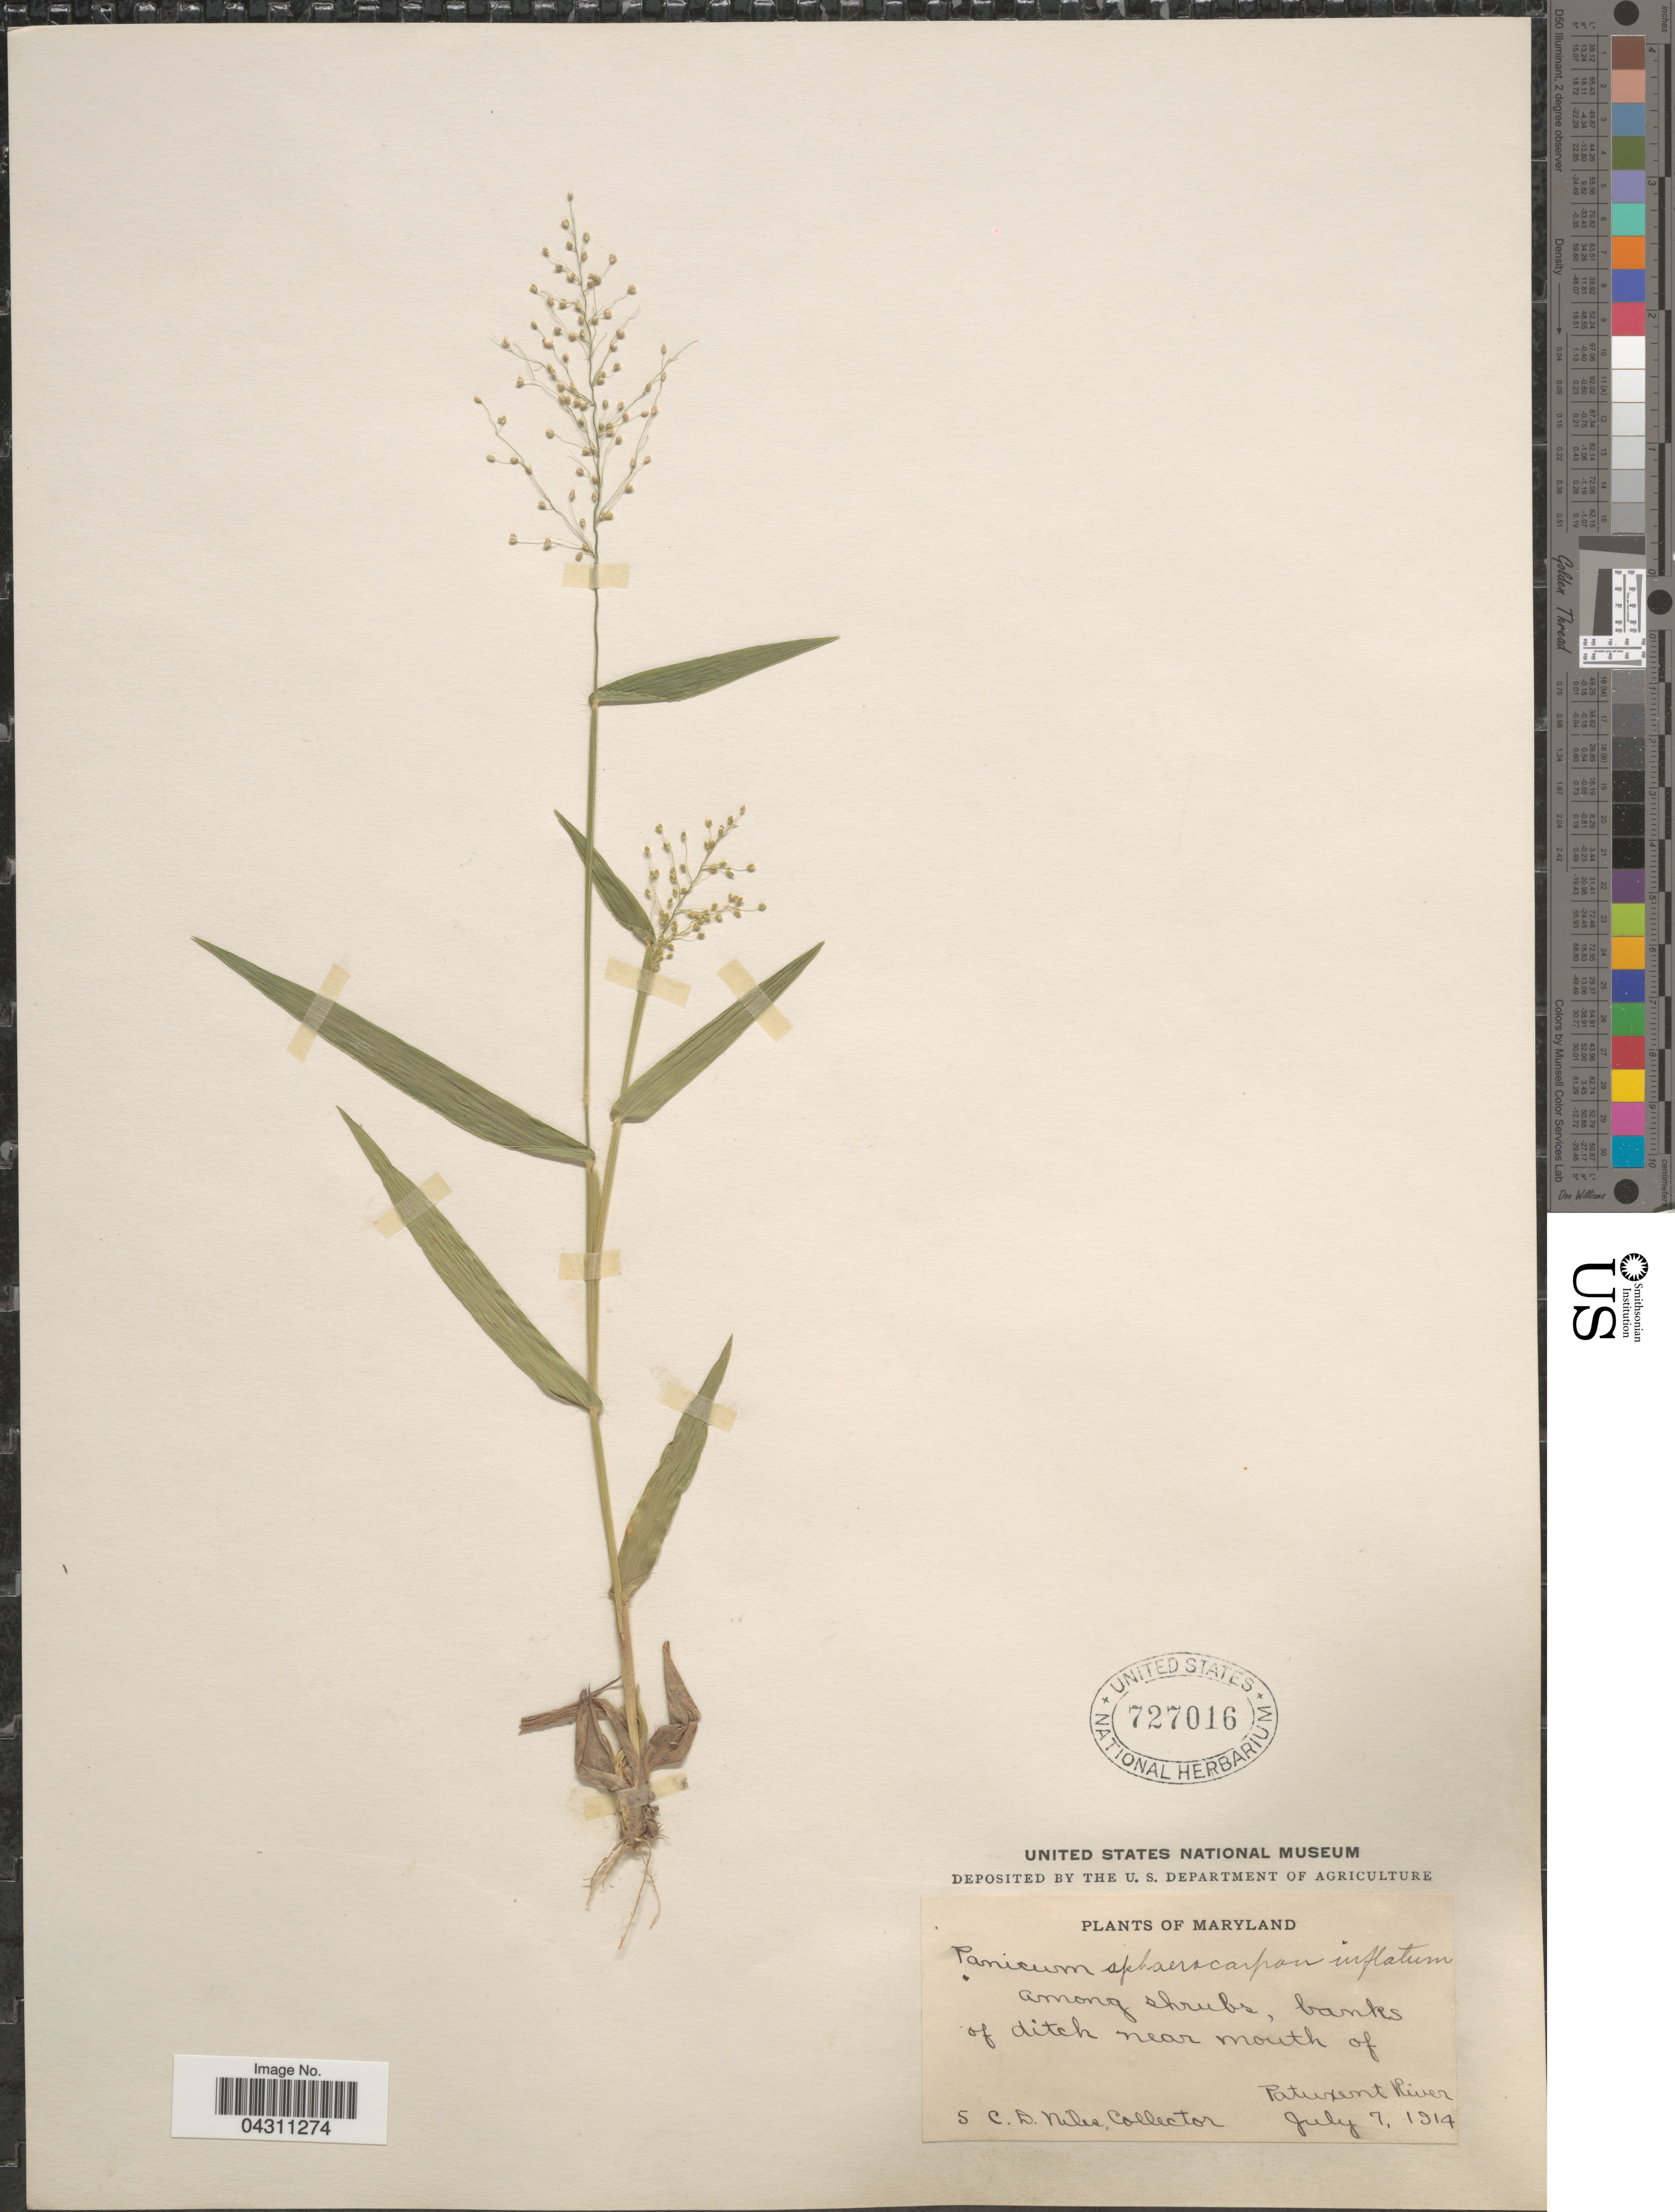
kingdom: Plantae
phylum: Tracheophyta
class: Liliopsida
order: Poales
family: Poaceae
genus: Dichanthelium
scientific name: Dichanthelium sphaerocarpon var. sphaerocarpon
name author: (Elliott) Gould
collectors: C. Niles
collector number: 5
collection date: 1914-07-07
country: United States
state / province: Maryland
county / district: St. Mary's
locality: Banks of ditch near mouth of Patuxent River.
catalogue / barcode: US 727016